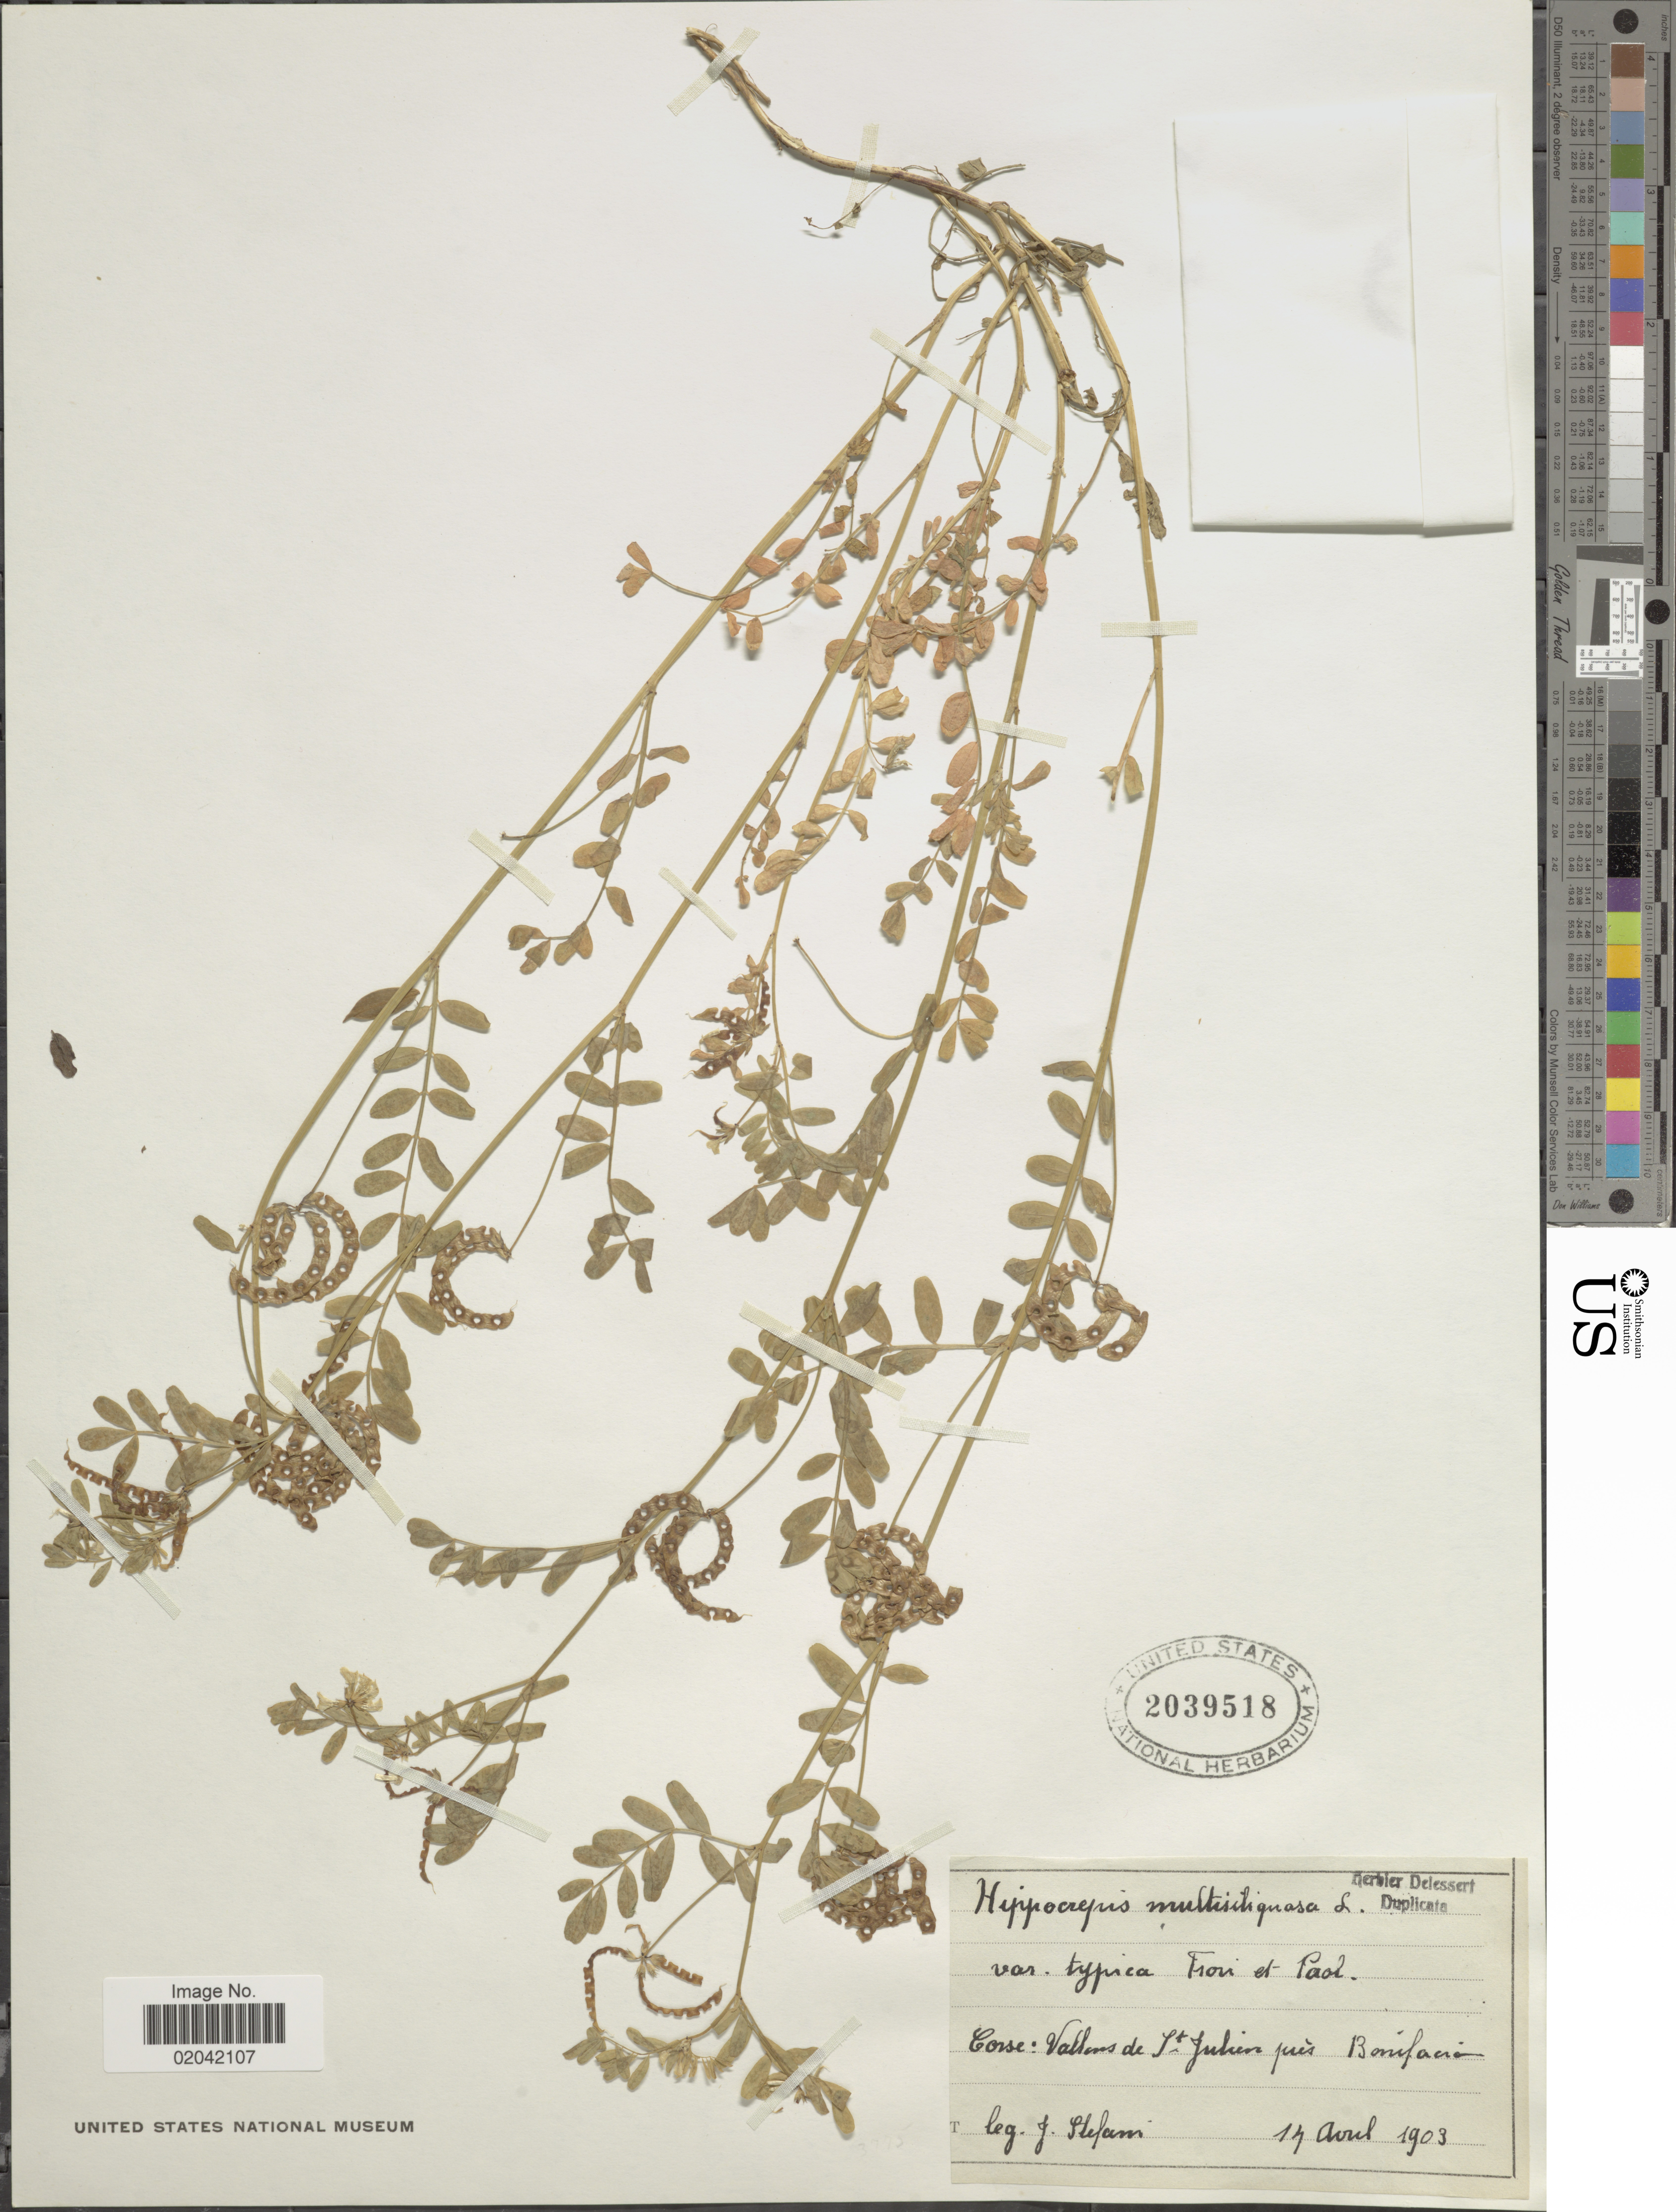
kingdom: Plantae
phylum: Tracheophyta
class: Magnoliopsida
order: Fabales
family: Fabaceae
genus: Hippocrepis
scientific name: Hippocrepis multisiliquosa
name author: L.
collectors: J. Stefani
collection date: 1903-08-14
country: France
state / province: Corsica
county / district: Corse-du-Sud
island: Corse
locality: Corse: Vallens de St Julien pres Bonfacio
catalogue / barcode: US 2039518